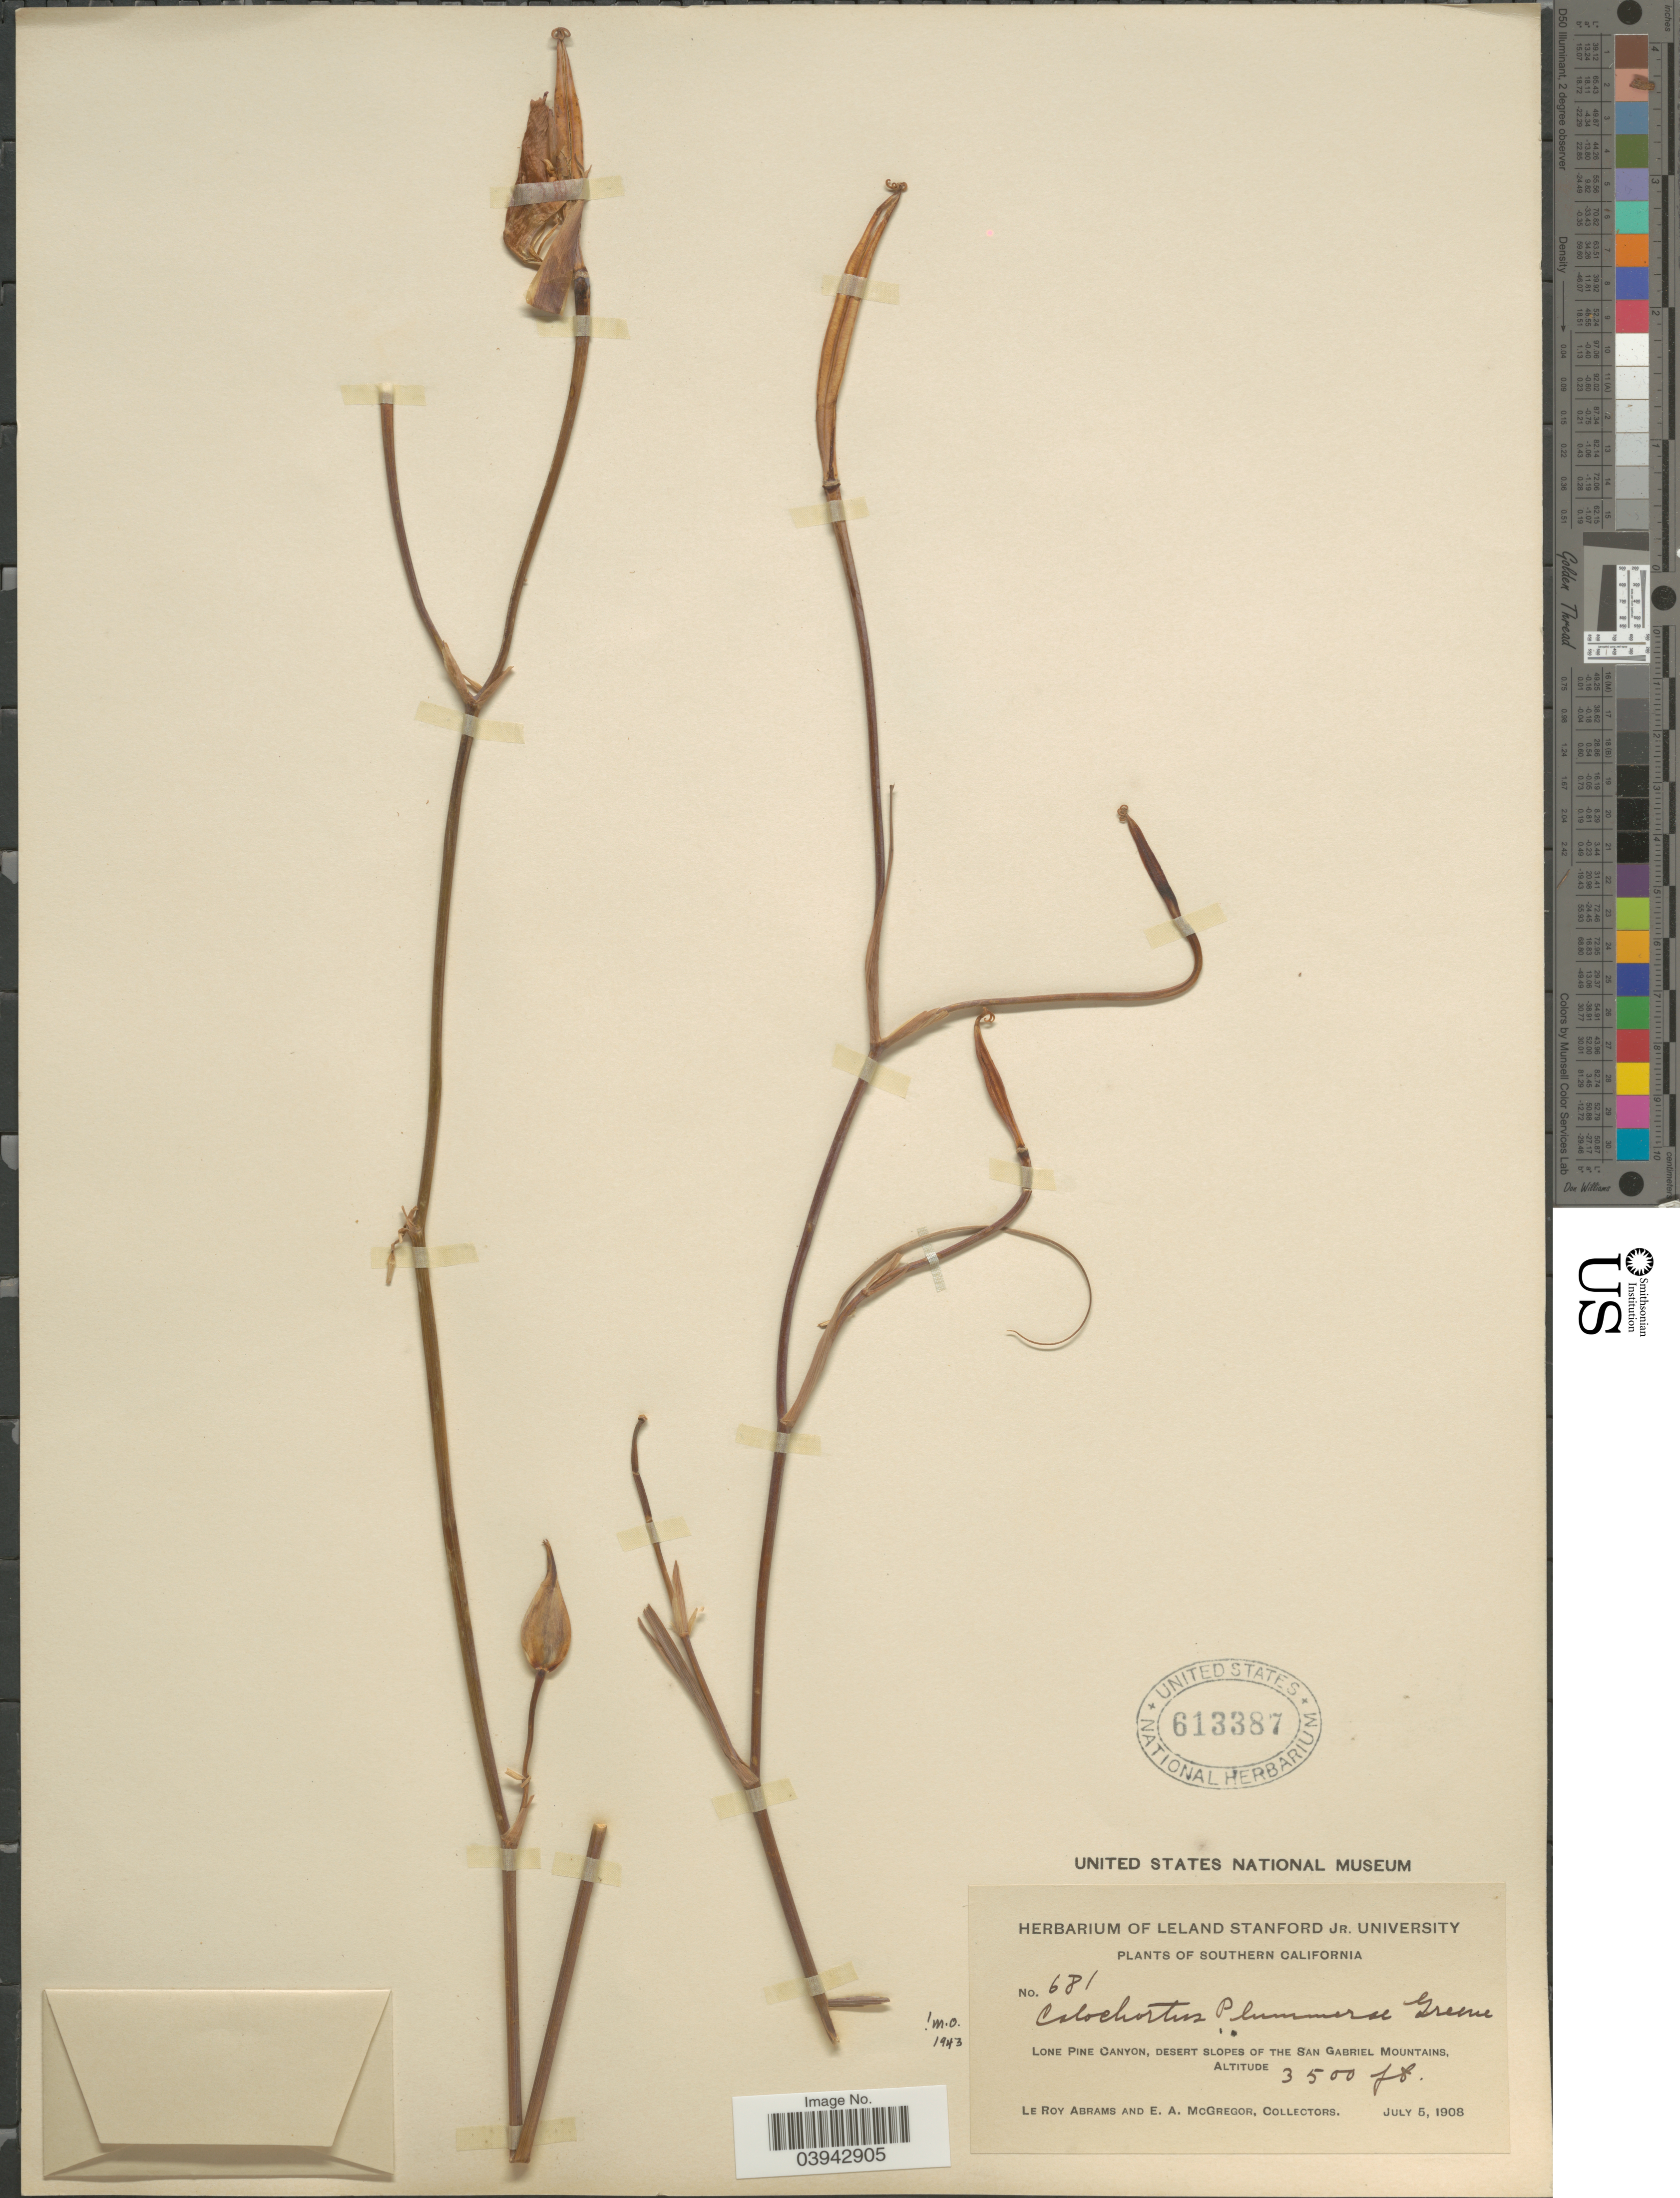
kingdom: Plantae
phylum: Tracheophyta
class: Liliopsida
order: Liliales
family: Liliaceae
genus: Calochortus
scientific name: Calochortus plummerae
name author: Greene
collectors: L. Abrams & E. A. McGregor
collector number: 681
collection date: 1908-07-05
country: United States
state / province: California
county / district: Los Angeles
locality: Southern California. Lone Pine Canyon, Desert slopes of the San Gabriel Mountain.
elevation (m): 1067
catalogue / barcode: US 613387